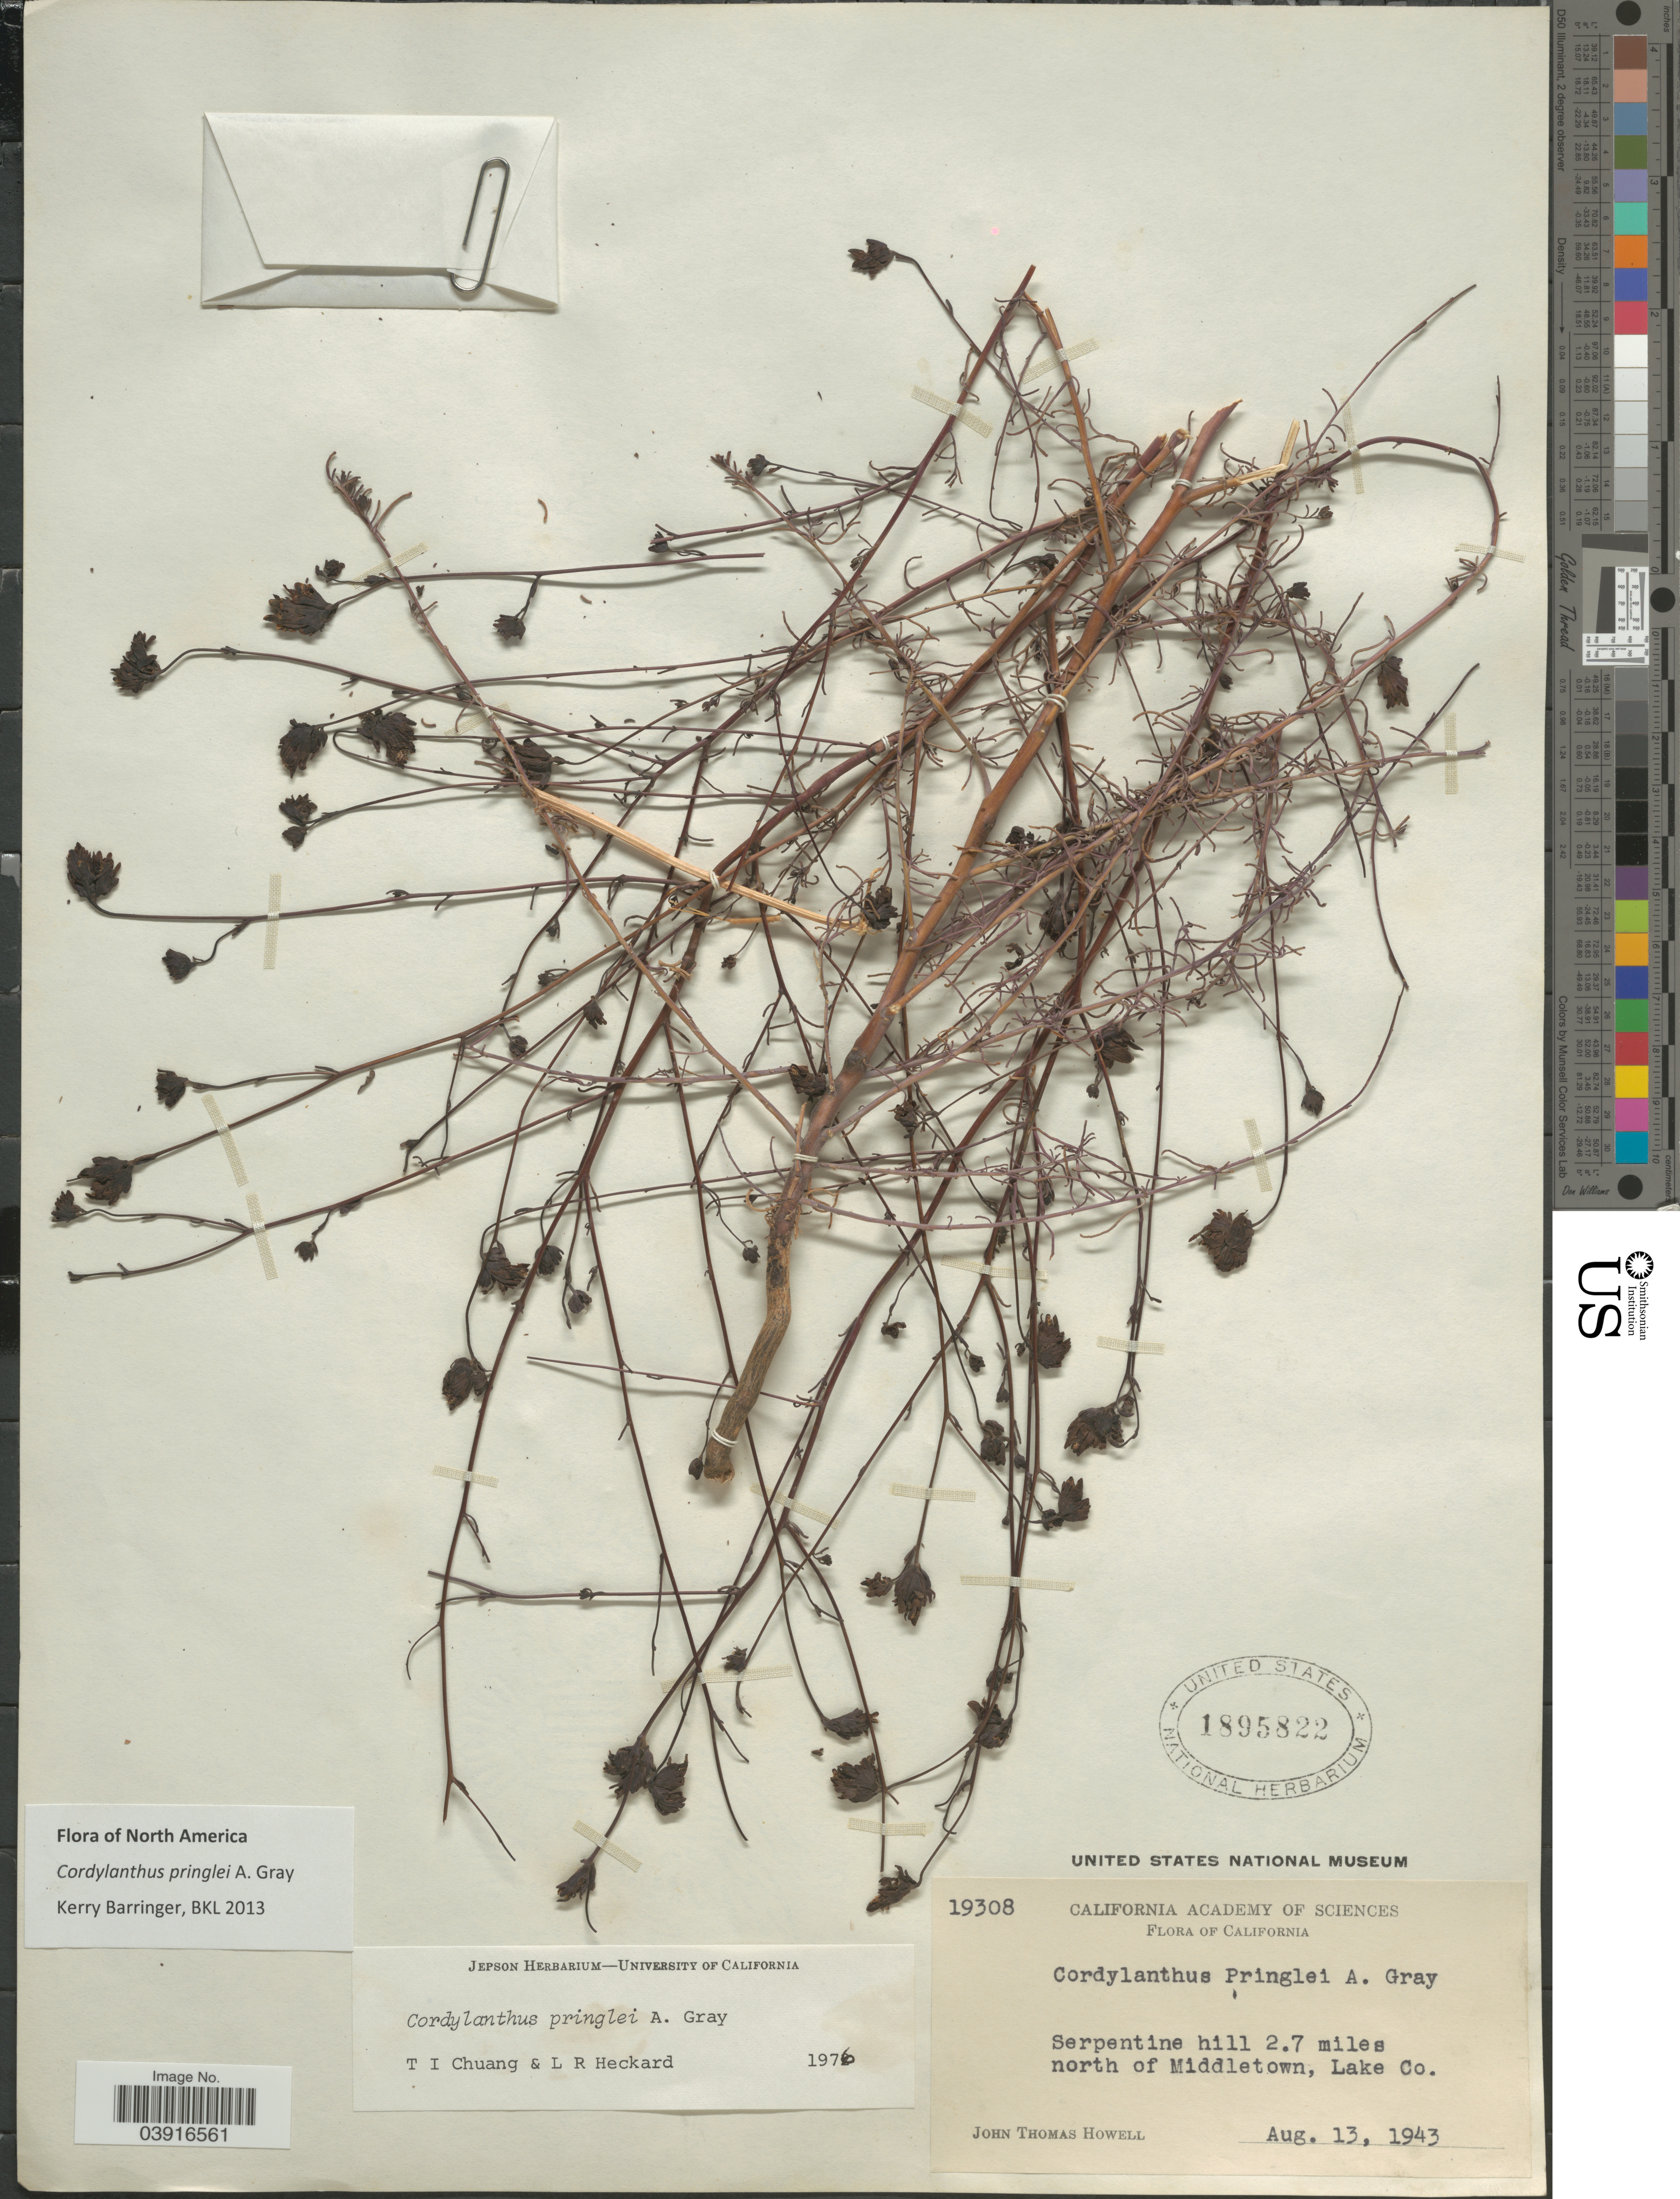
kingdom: Plantae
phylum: Tracheophyta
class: Magnoliopsida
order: Lamiales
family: Orobanchaceae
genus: Cordylanthus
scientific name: Cordylanthus pringlei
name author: A. Gray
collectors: J. T. Howell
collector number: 19308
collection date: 1943-08-13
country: United States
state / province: California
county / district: Lake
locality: Serpentine hill 2.7 miles north of Middletown, Lake Co.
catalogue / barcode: US 1895822